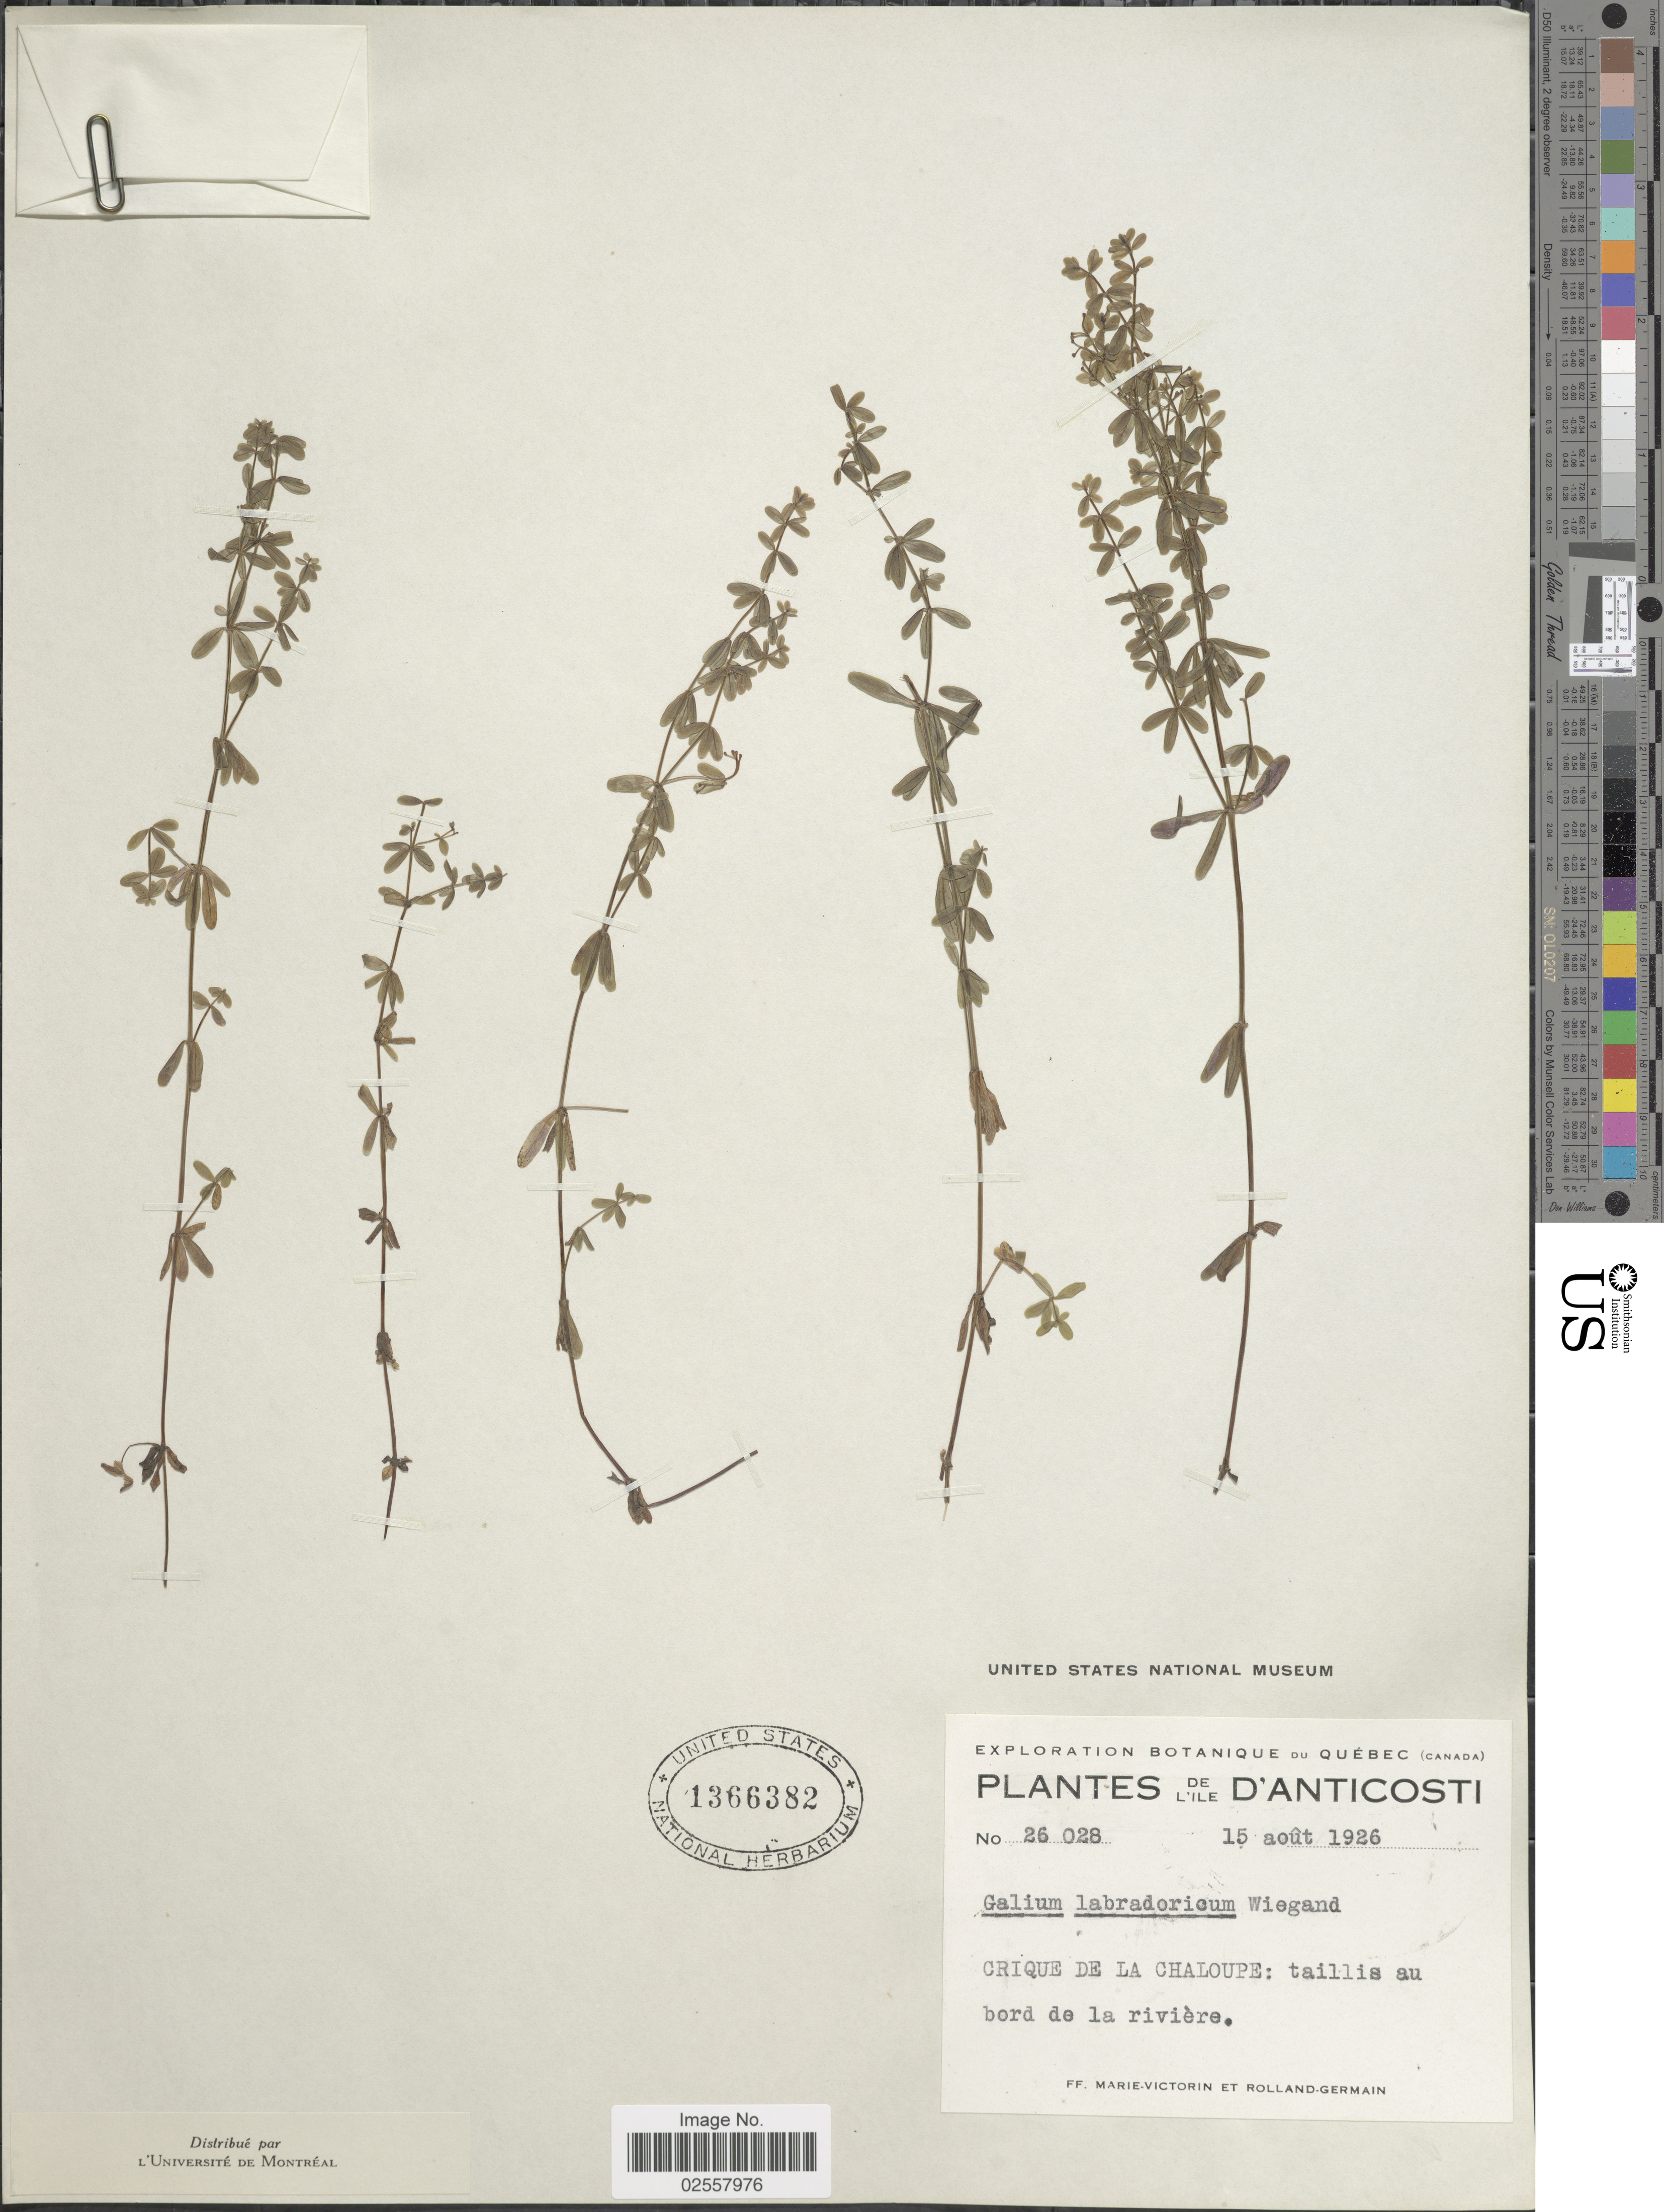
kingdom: Plantae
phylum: Tracheophyta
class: Magnoliopsida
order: Gentianales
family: Rubiaceae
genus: Galium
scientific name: Galium labradoricum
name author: (Wiegand) Wiegand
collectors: F. Marie-Victorin & Rolland-Germain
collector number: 26028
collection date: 1926-08-15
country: Canada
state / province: Quebec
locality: De L'ile D'Anticosti, Crique De La Chaloupe: taillis au bor de la riviere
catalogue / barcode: US 1366382